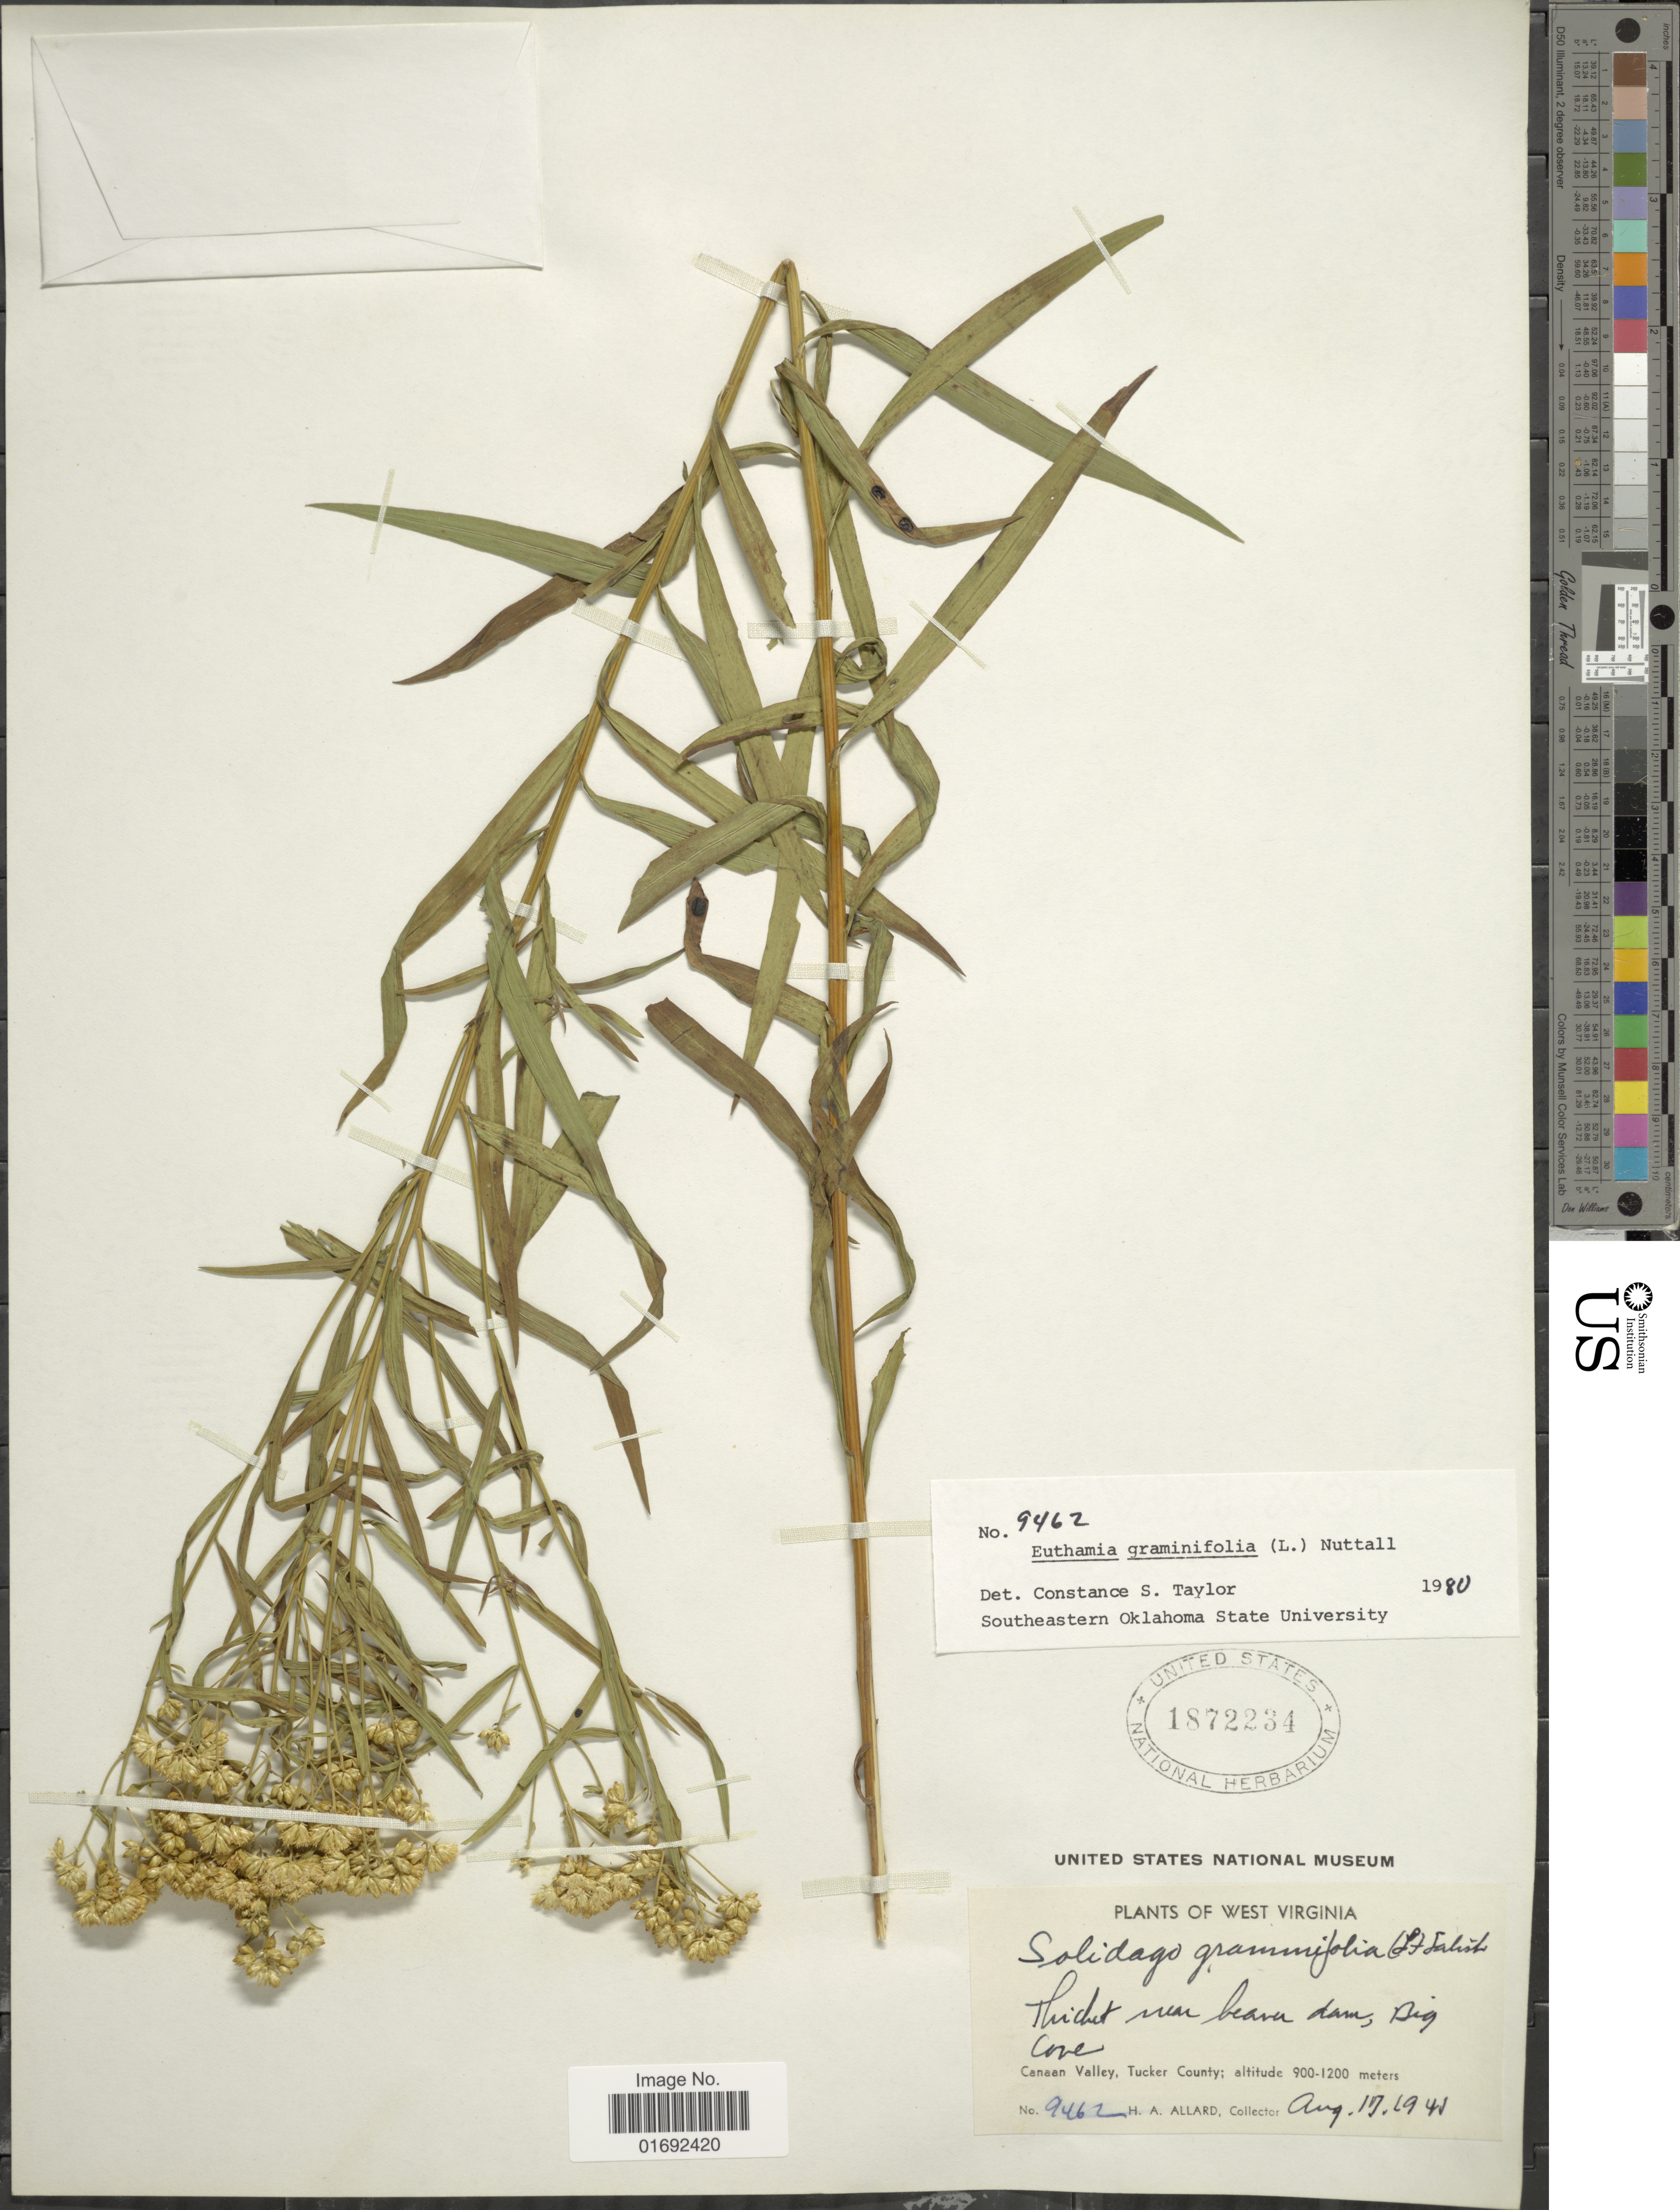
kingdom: Plantae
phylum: Tracheophyta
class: Magnoliopsida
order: Asterales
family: Asteraceae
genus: Euthamia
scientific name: Euthamia graminifolia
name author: (L.) Nutt.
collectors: H. A. Allard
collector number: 9462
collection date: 1941-08-17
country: United States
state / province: West Virginia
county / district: Tucker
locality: Near beaver dam, Big Cove, Canaan Valley, Tucker County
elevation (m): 900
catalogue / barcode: US 1872234